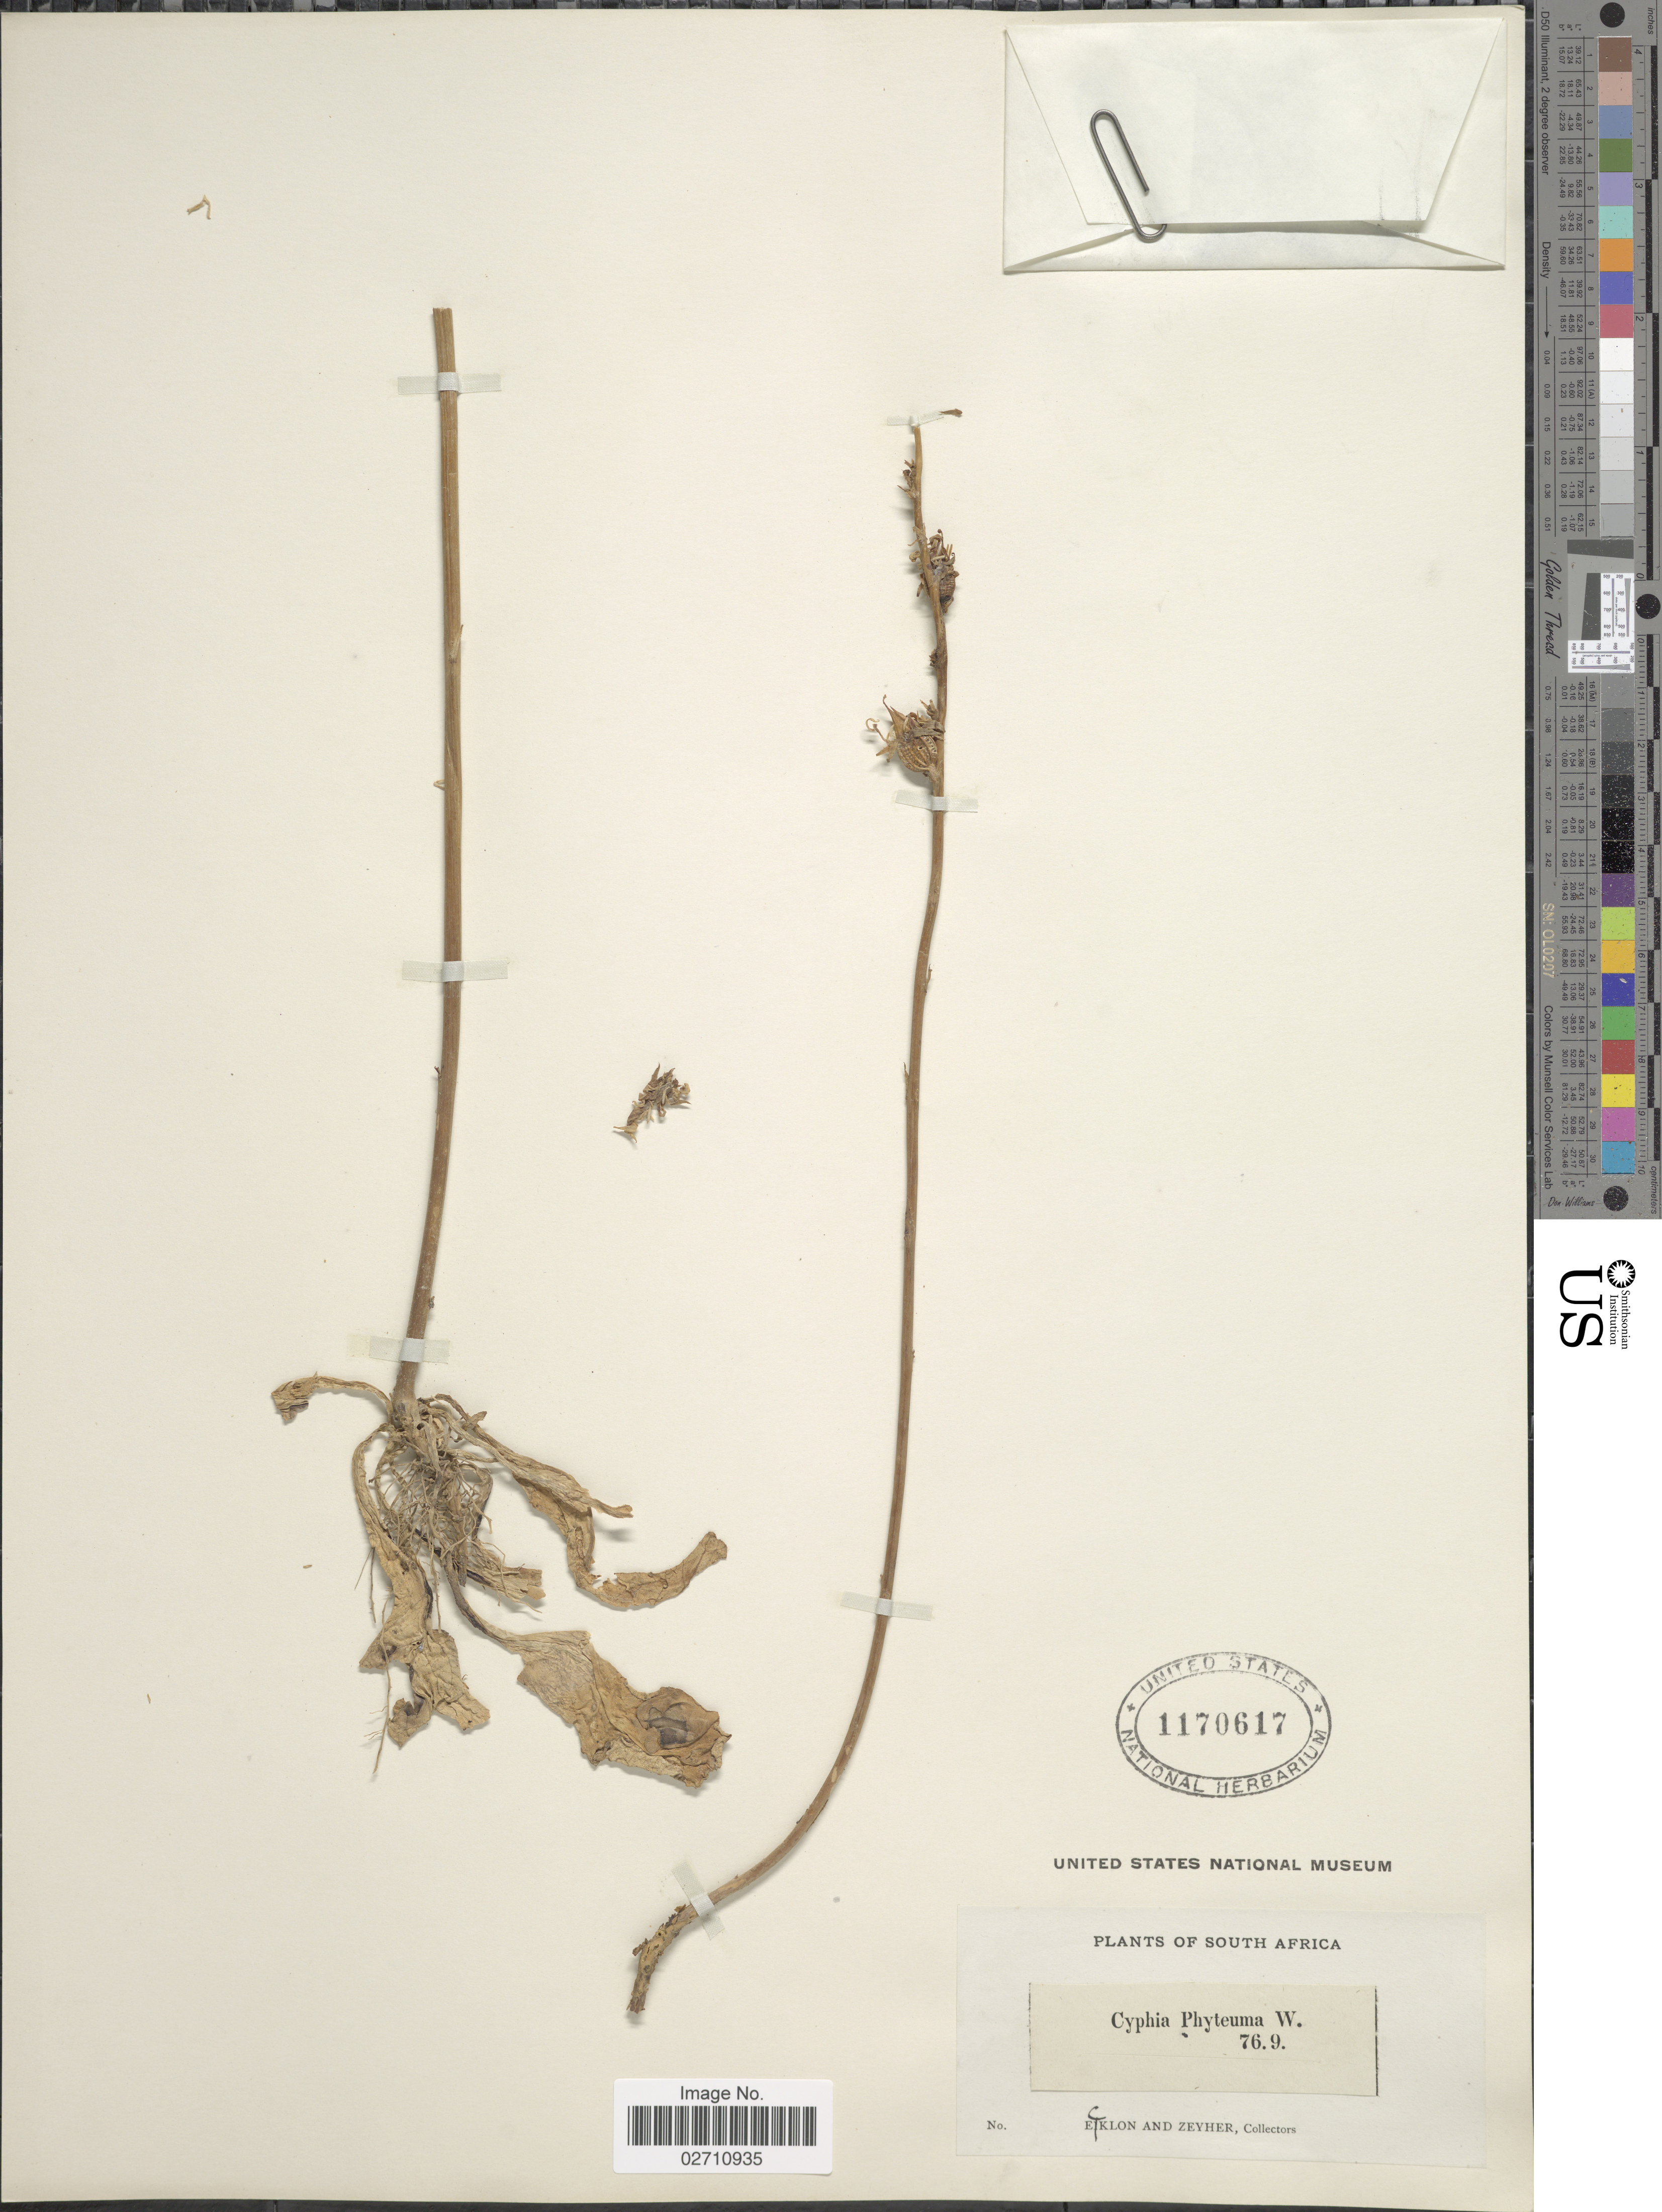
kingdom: Plantae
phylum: Tracheophyta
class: Magnoliopsida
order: Asterales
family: Campanulaceae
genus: Cyphia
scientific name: Cyphia phyteuma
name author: (L.) Willd.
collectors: -. Ecklon & -. Zeyher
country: South Africa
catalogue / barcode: US 1170617